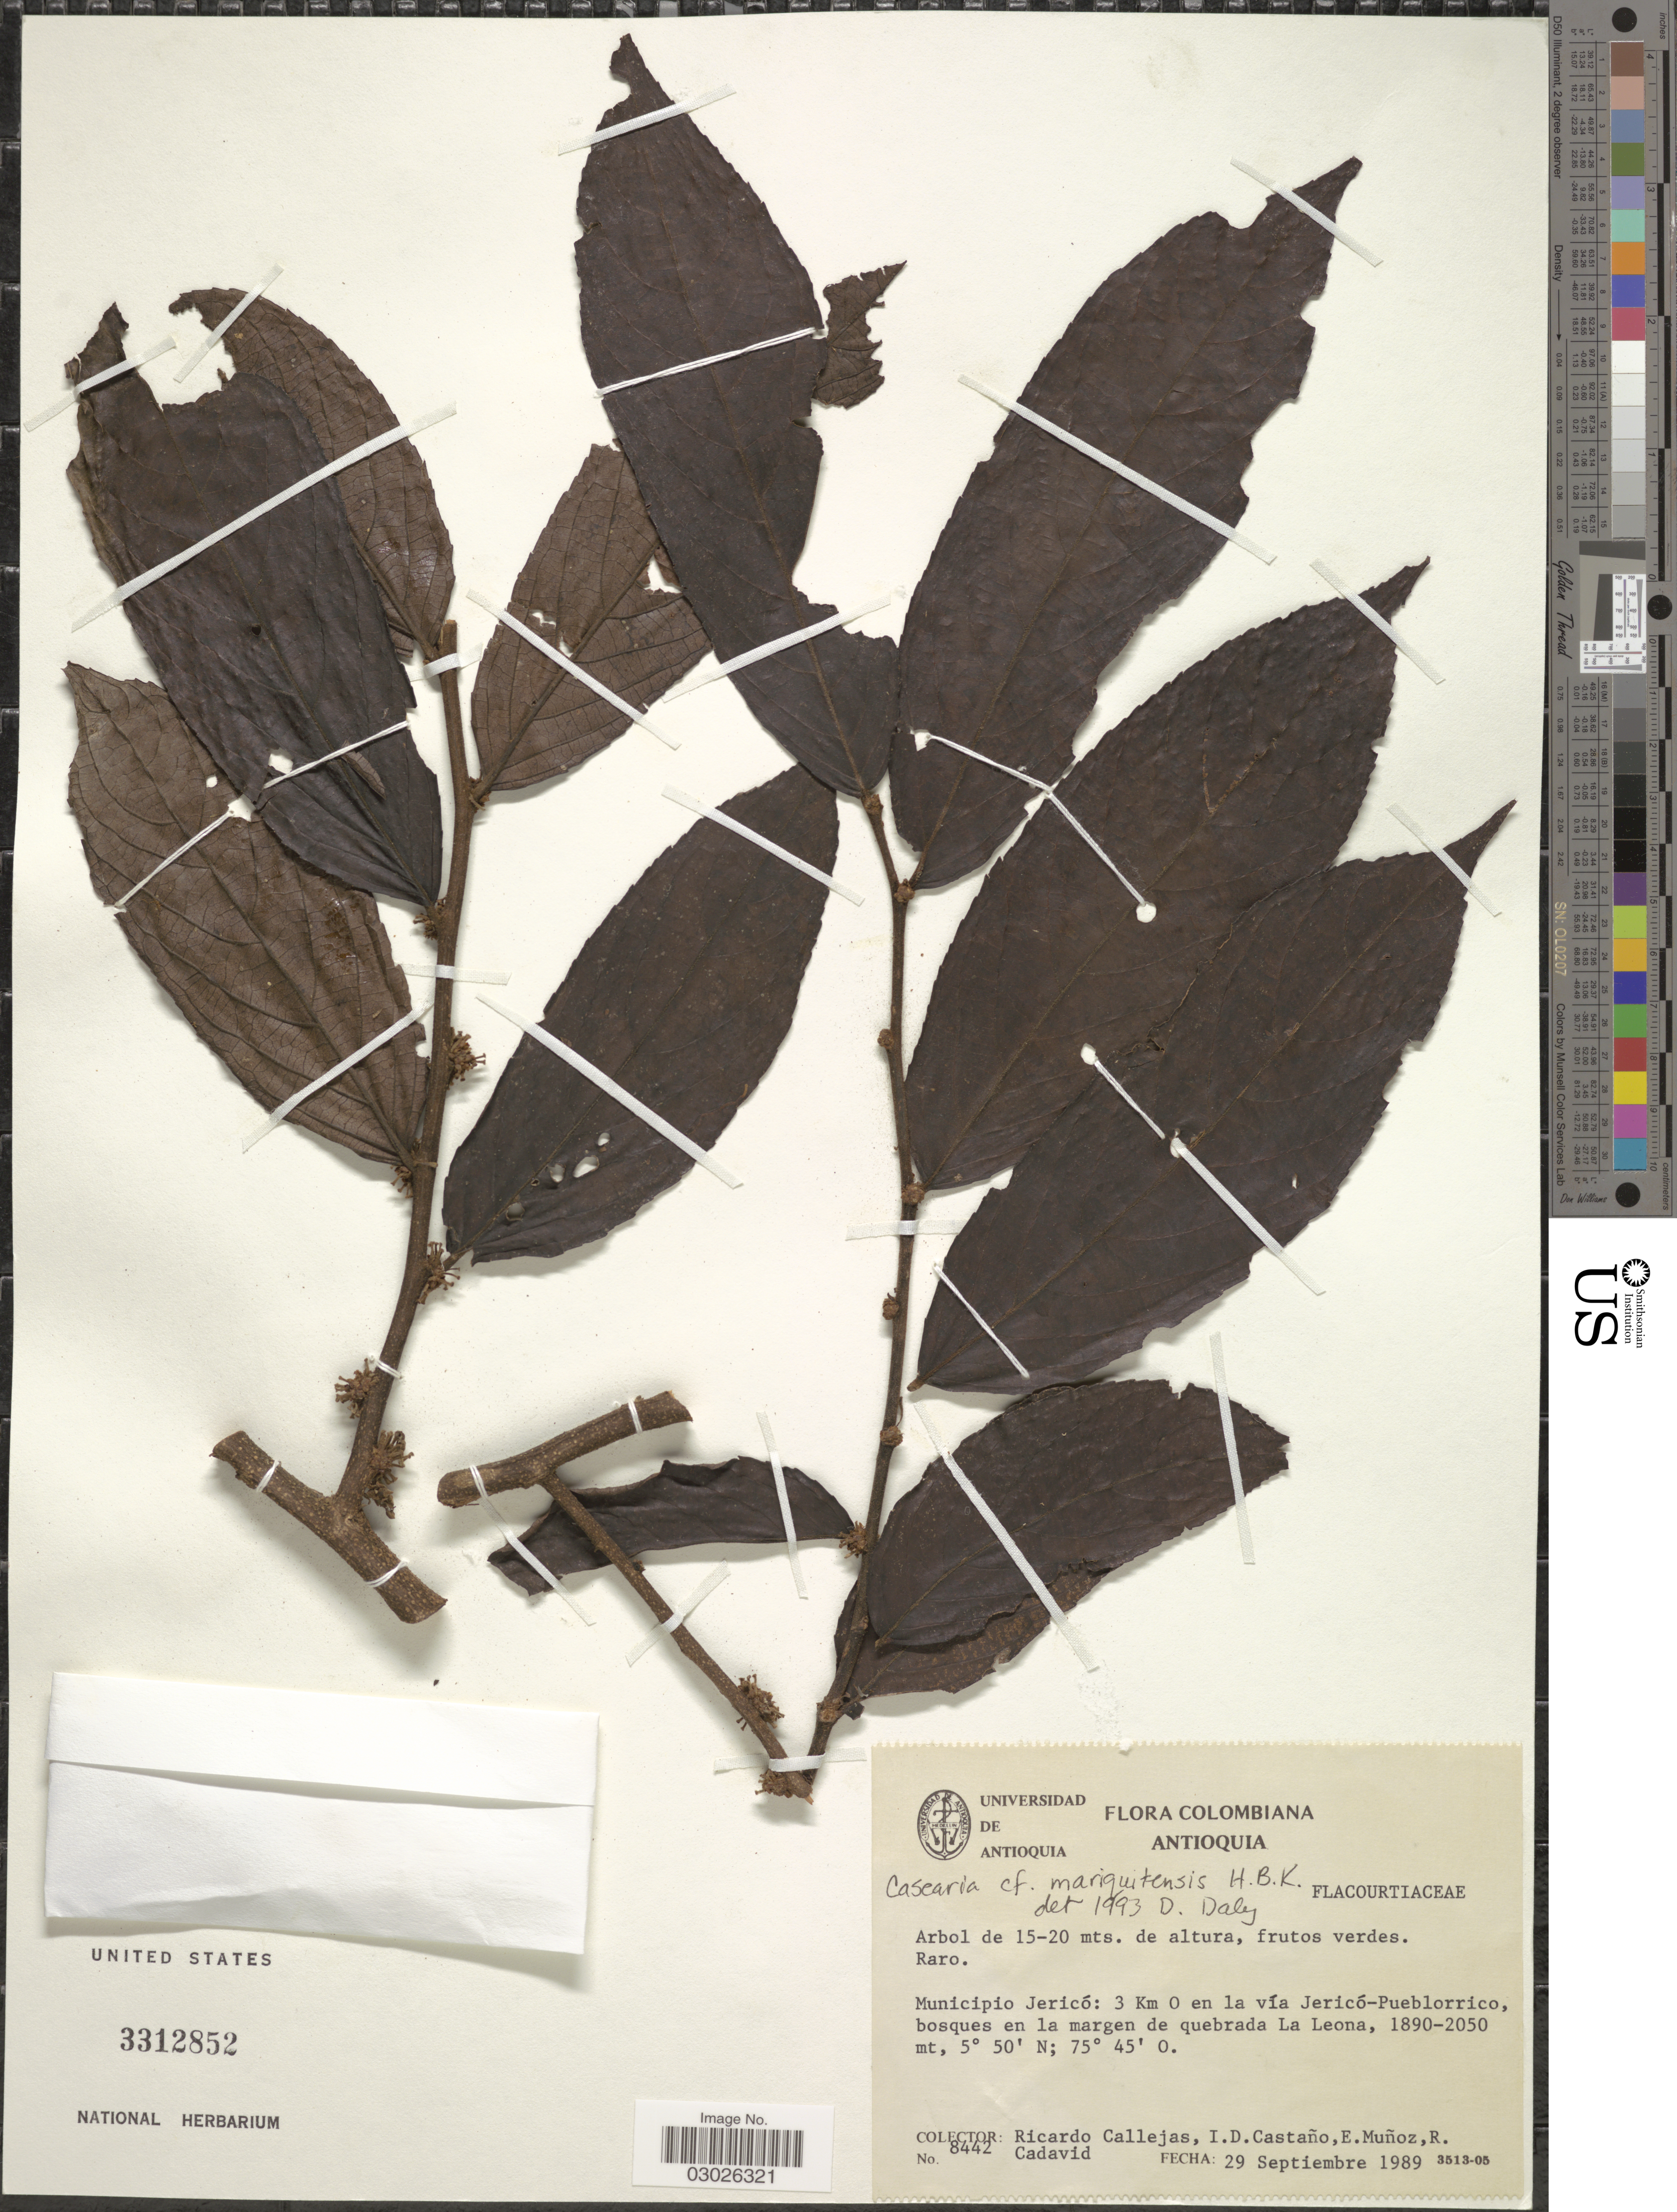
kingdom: Plantae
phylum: Tracheophyta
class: Magnoliopsida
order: Malpighiales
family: Salicaceae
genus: Casearia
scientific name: Casearia mariquitensis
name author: Kunth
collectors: R. Callejas, I. Castaño, E. Munoz & R. Cadavid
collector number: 8442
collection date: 1989-09-29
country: Colombia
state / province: Antioquia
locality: Municipio Jericó: 3 Km O en la vía Jericó-Pueblorrico, bosques en la margen de quebrada La Leona.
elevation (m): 1890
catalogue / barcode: US 3312852